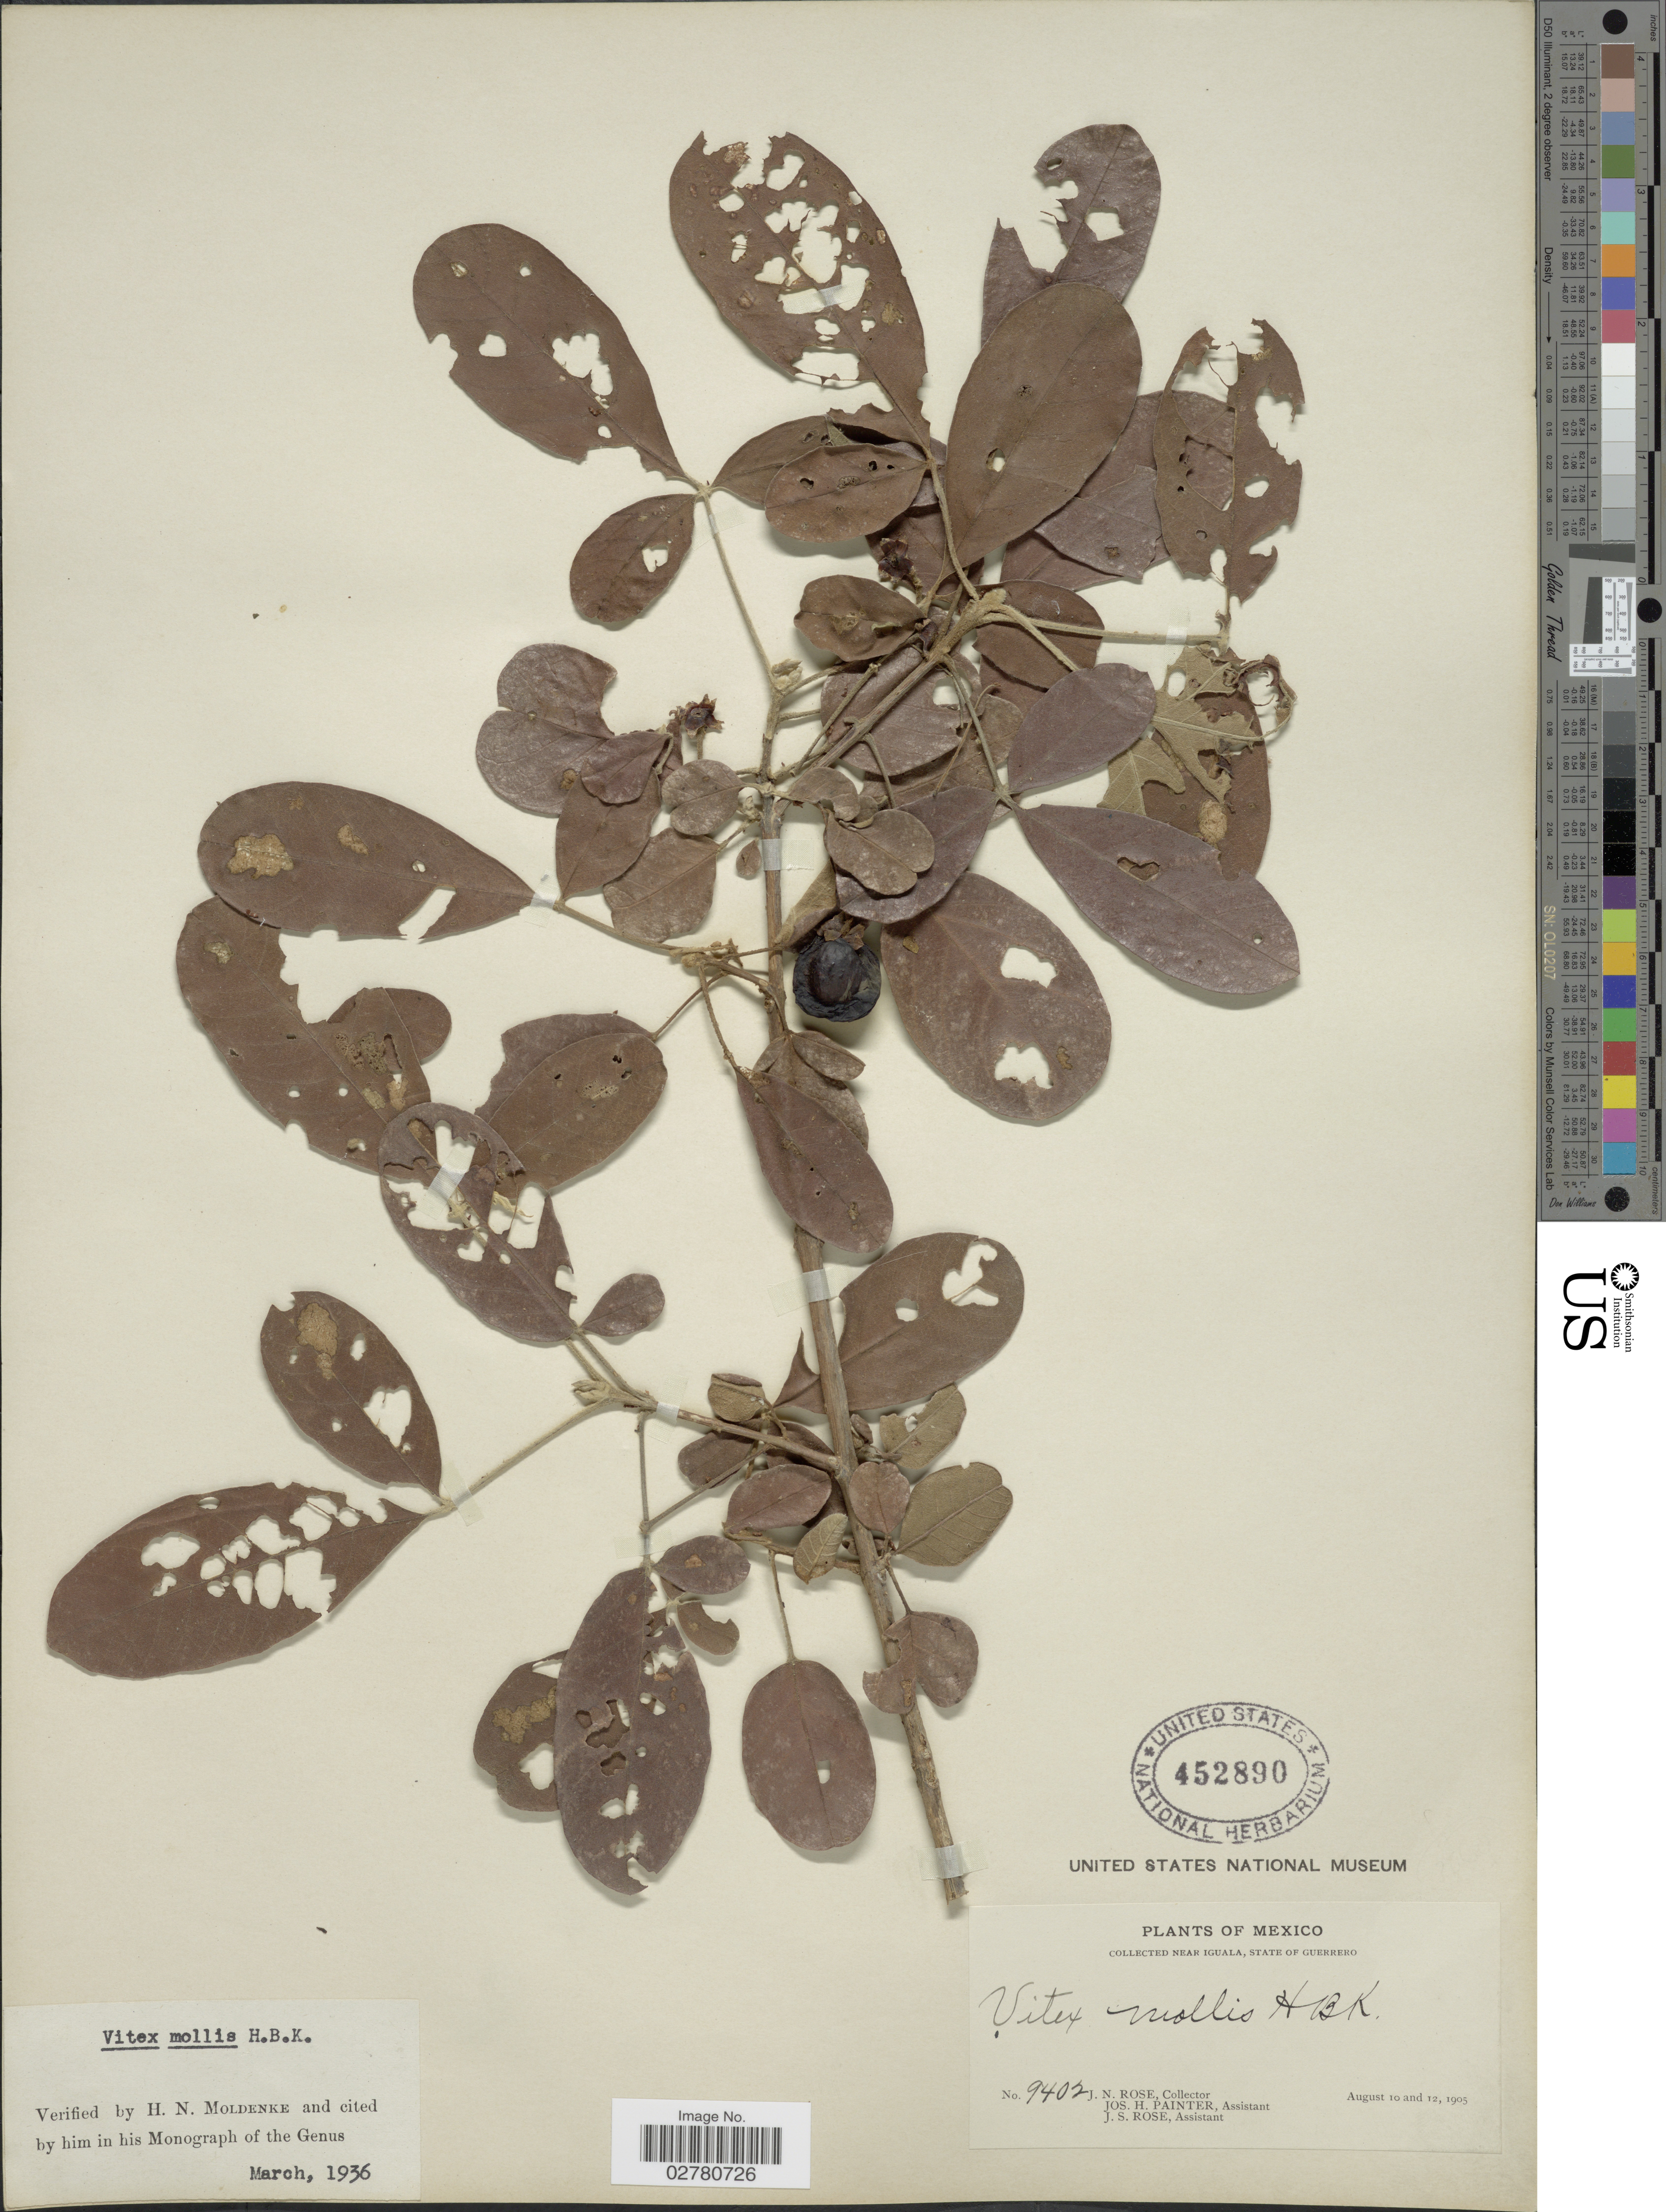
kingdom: Plantae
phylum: Tracheophyta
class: Magnoliopsida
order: Lamiales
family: Lamiaceae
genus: Vitex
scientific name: Vitex mollis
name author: Kunth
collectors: J. N. Rose, J. H. Painter & J. S. Rose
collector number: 9402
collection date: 1905-08-10/1905-08-12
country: Mexico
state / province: Guerrero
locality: Near Iguala.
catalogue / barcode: US 452890